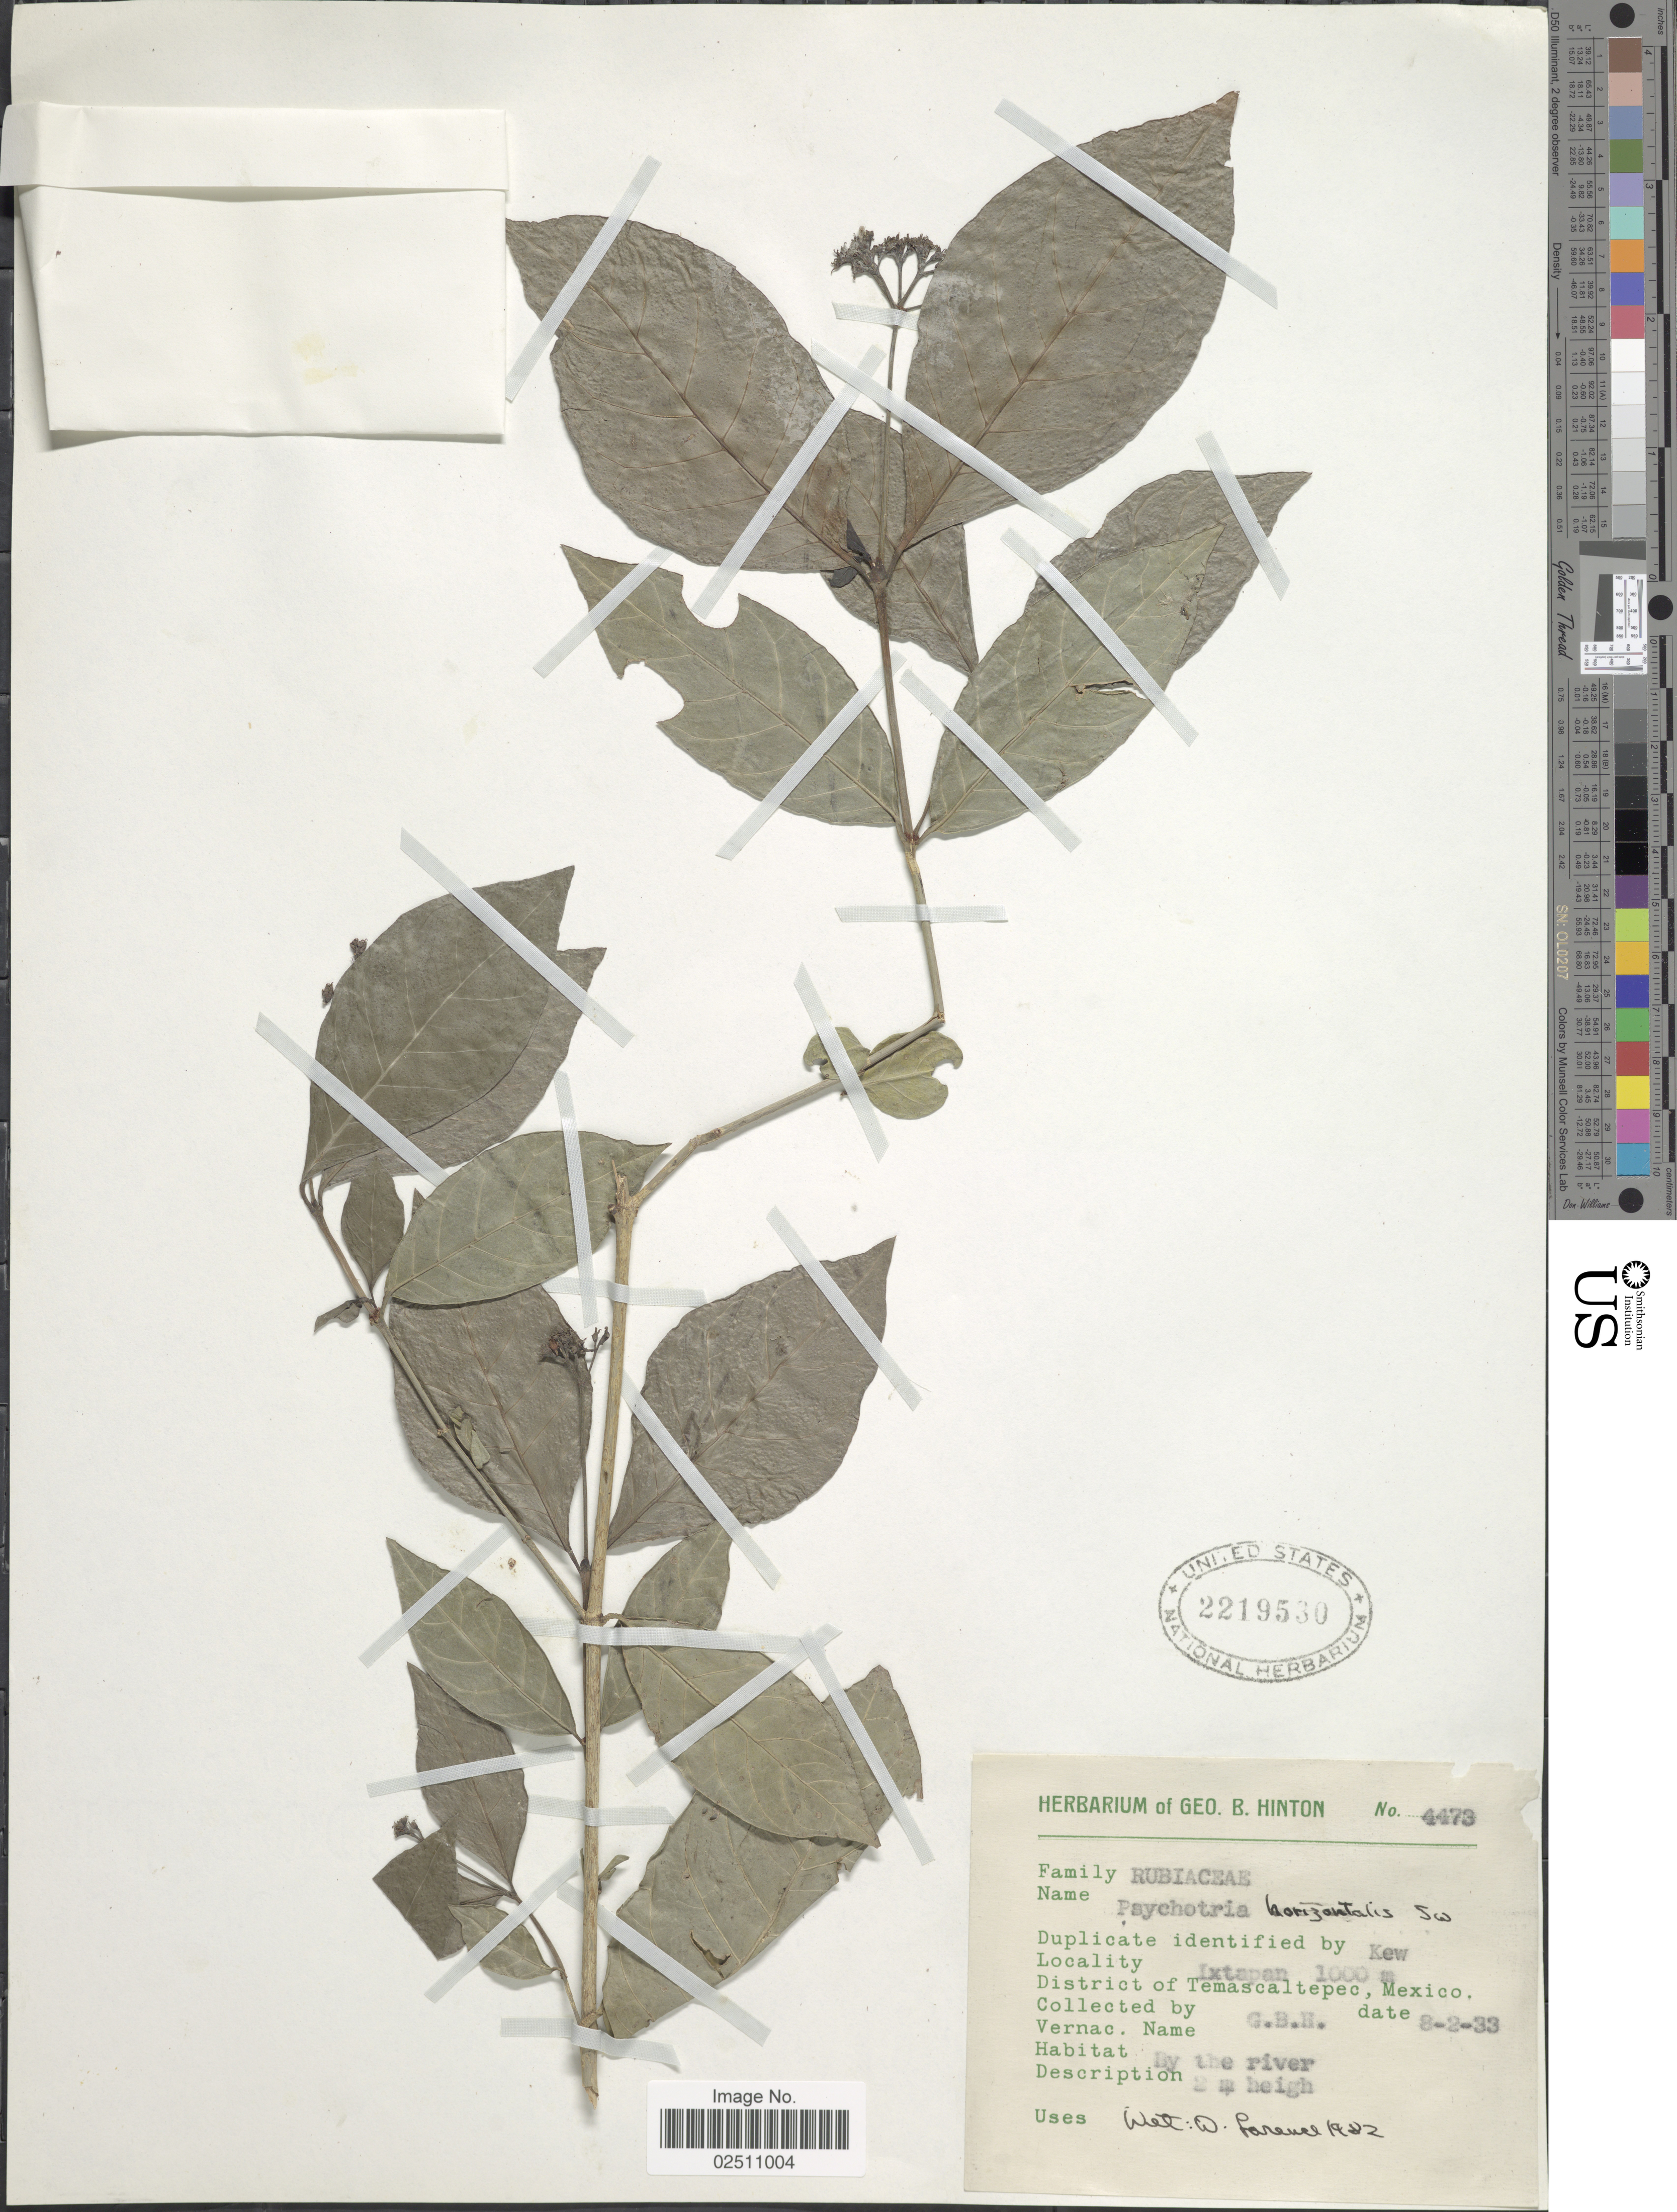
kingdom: Plantae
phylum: Tracheophyta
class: Magnoliopsida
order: Gentianales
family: Rubiaceae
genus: Psychotria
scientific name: Psychotria horizontalis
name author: Sw.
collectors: G. B. Hinton & et al.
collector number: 4473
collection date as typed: Transcribed d/m/y: 2/8/33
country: Mexico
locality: Ixtapan, District of Temascaltepec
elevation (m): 1000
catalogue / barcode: US 2219530